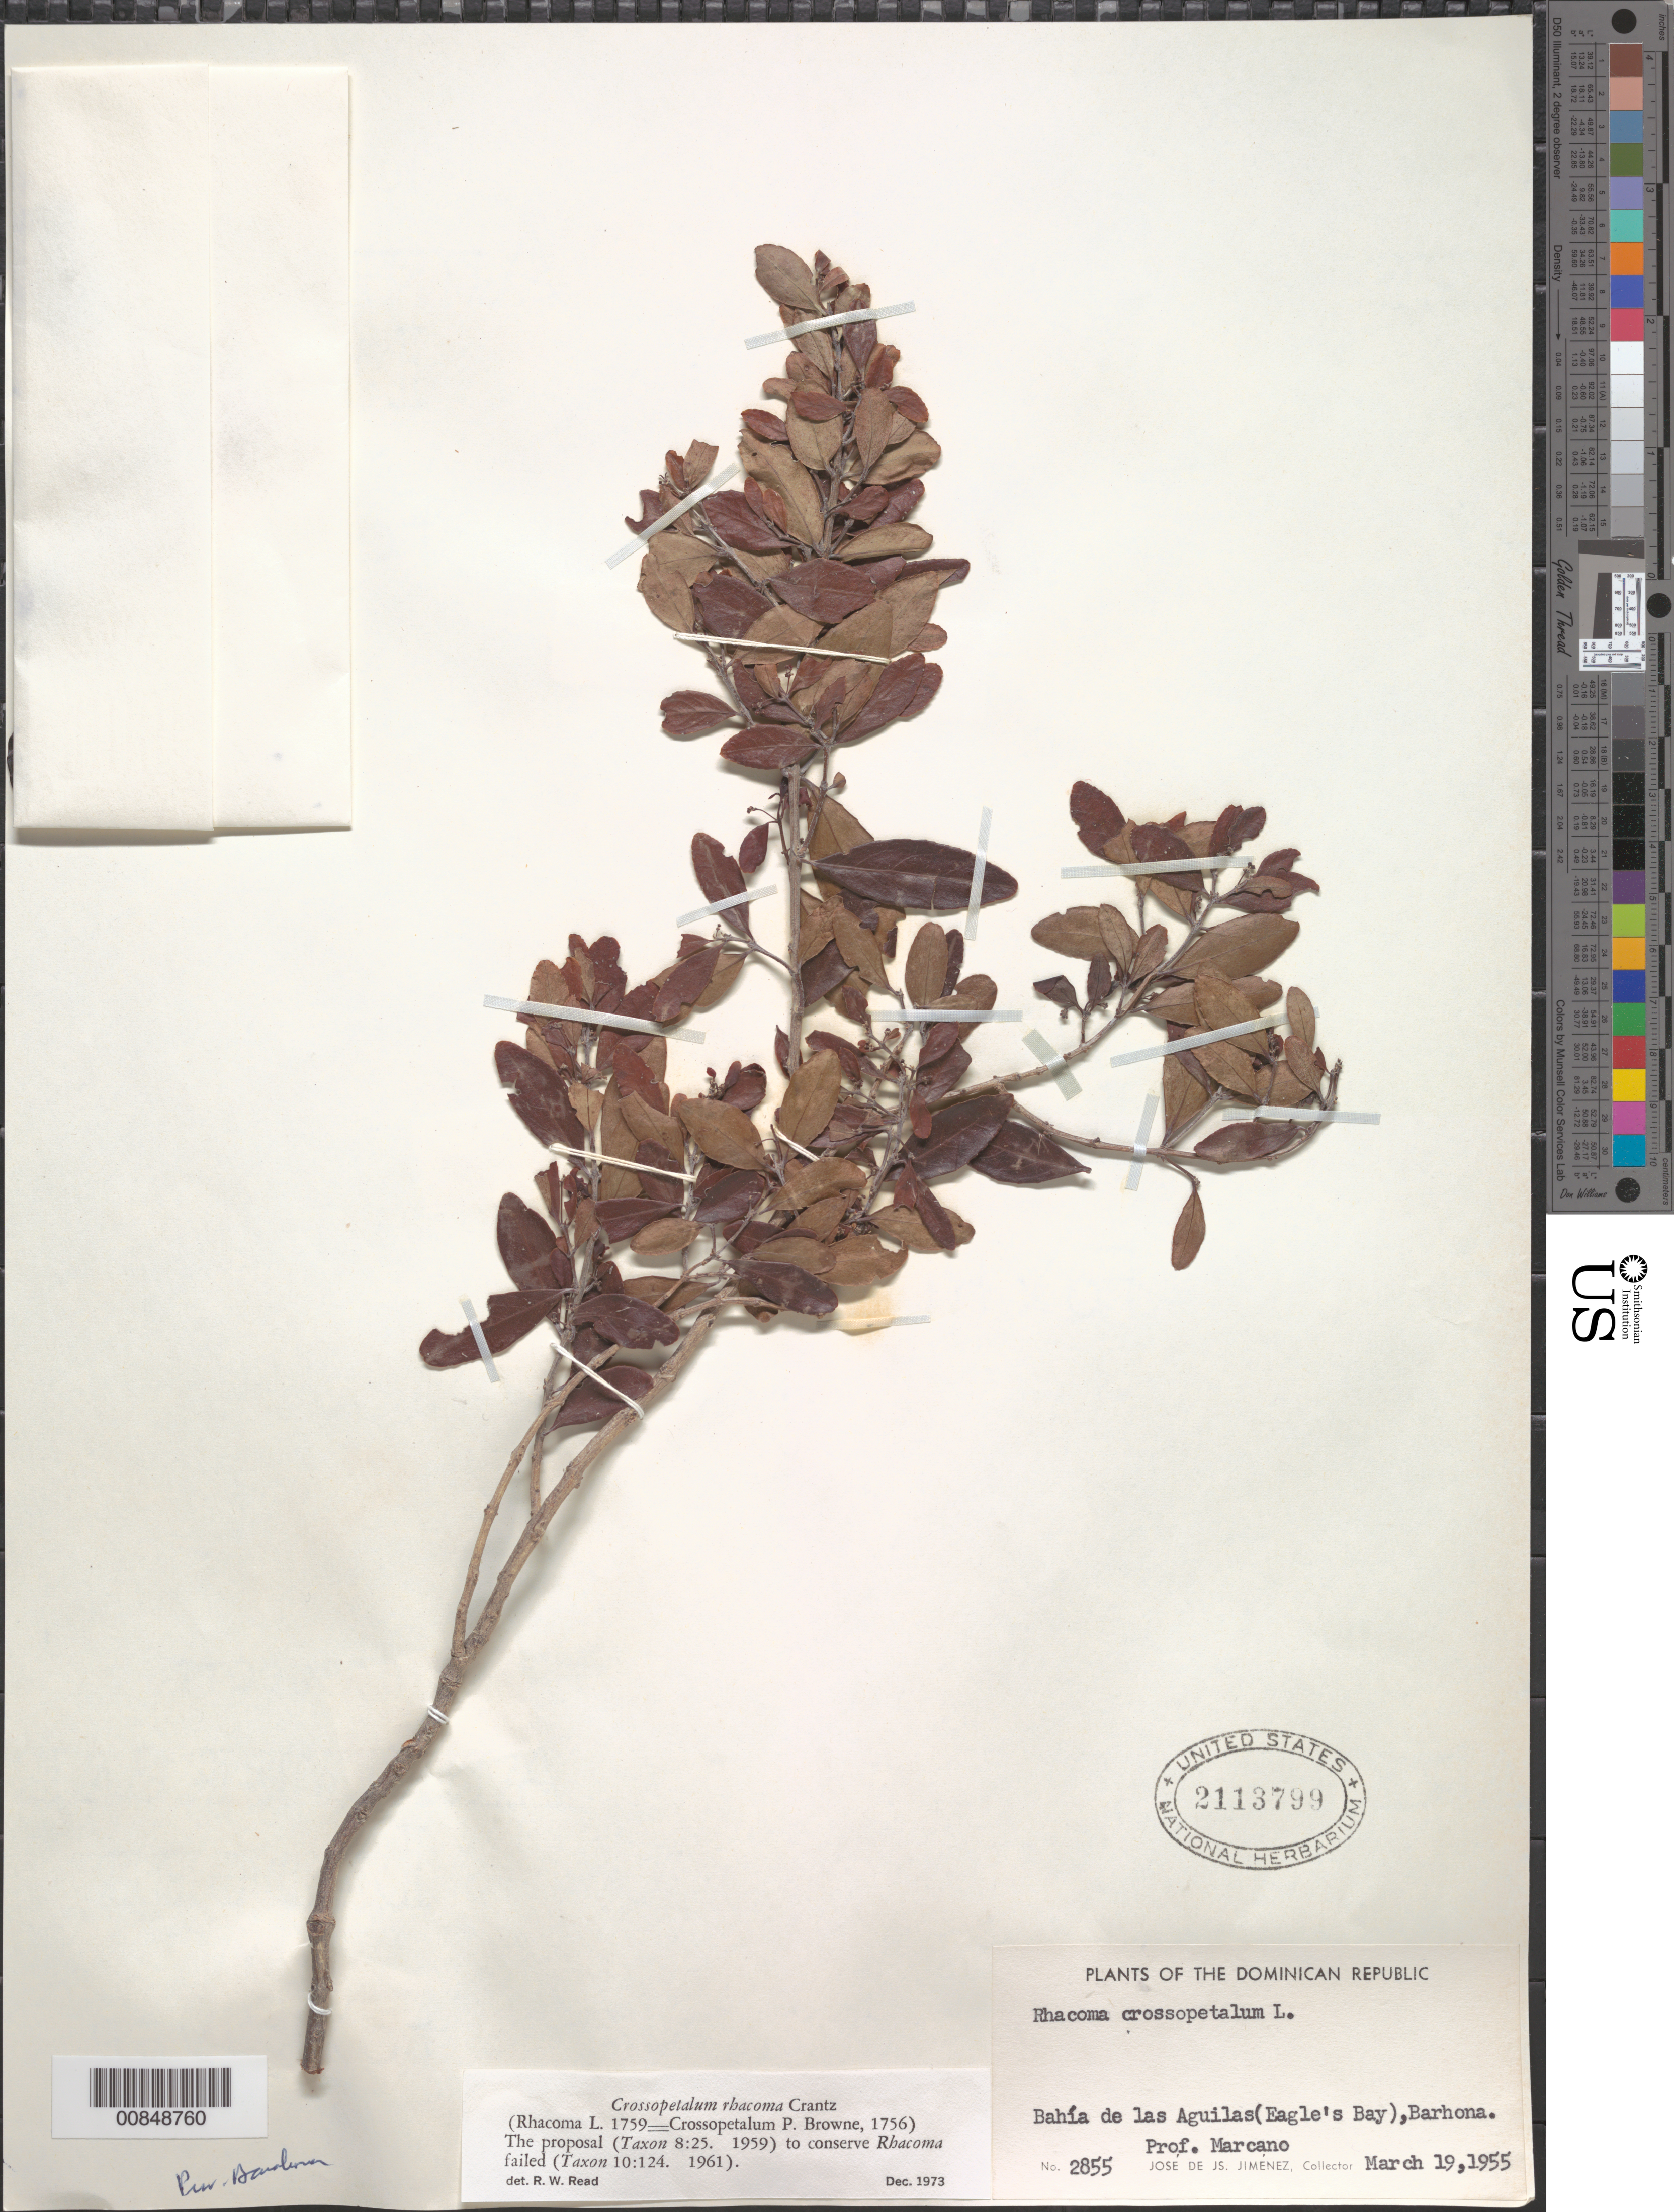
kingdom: Plantae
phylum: Tracheophyta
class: Magnoliopsida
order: Celastrales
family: Celastraceae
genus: Crossopetalum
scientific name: Crossopetalum rhacoma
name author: Crantz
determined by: Read, Robert W., (US), NMNH (UNITED STATES)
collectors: E. J. Marcano F. & J. J. Jiménez Almonte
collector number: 2855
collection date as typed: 19 Mar 1955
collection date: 1955-03-19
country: Dominican Republic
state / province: Barahona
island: Hispaniola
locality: Bahía de las Aguilas (Eagle's Bay)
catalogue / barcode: US 2113799